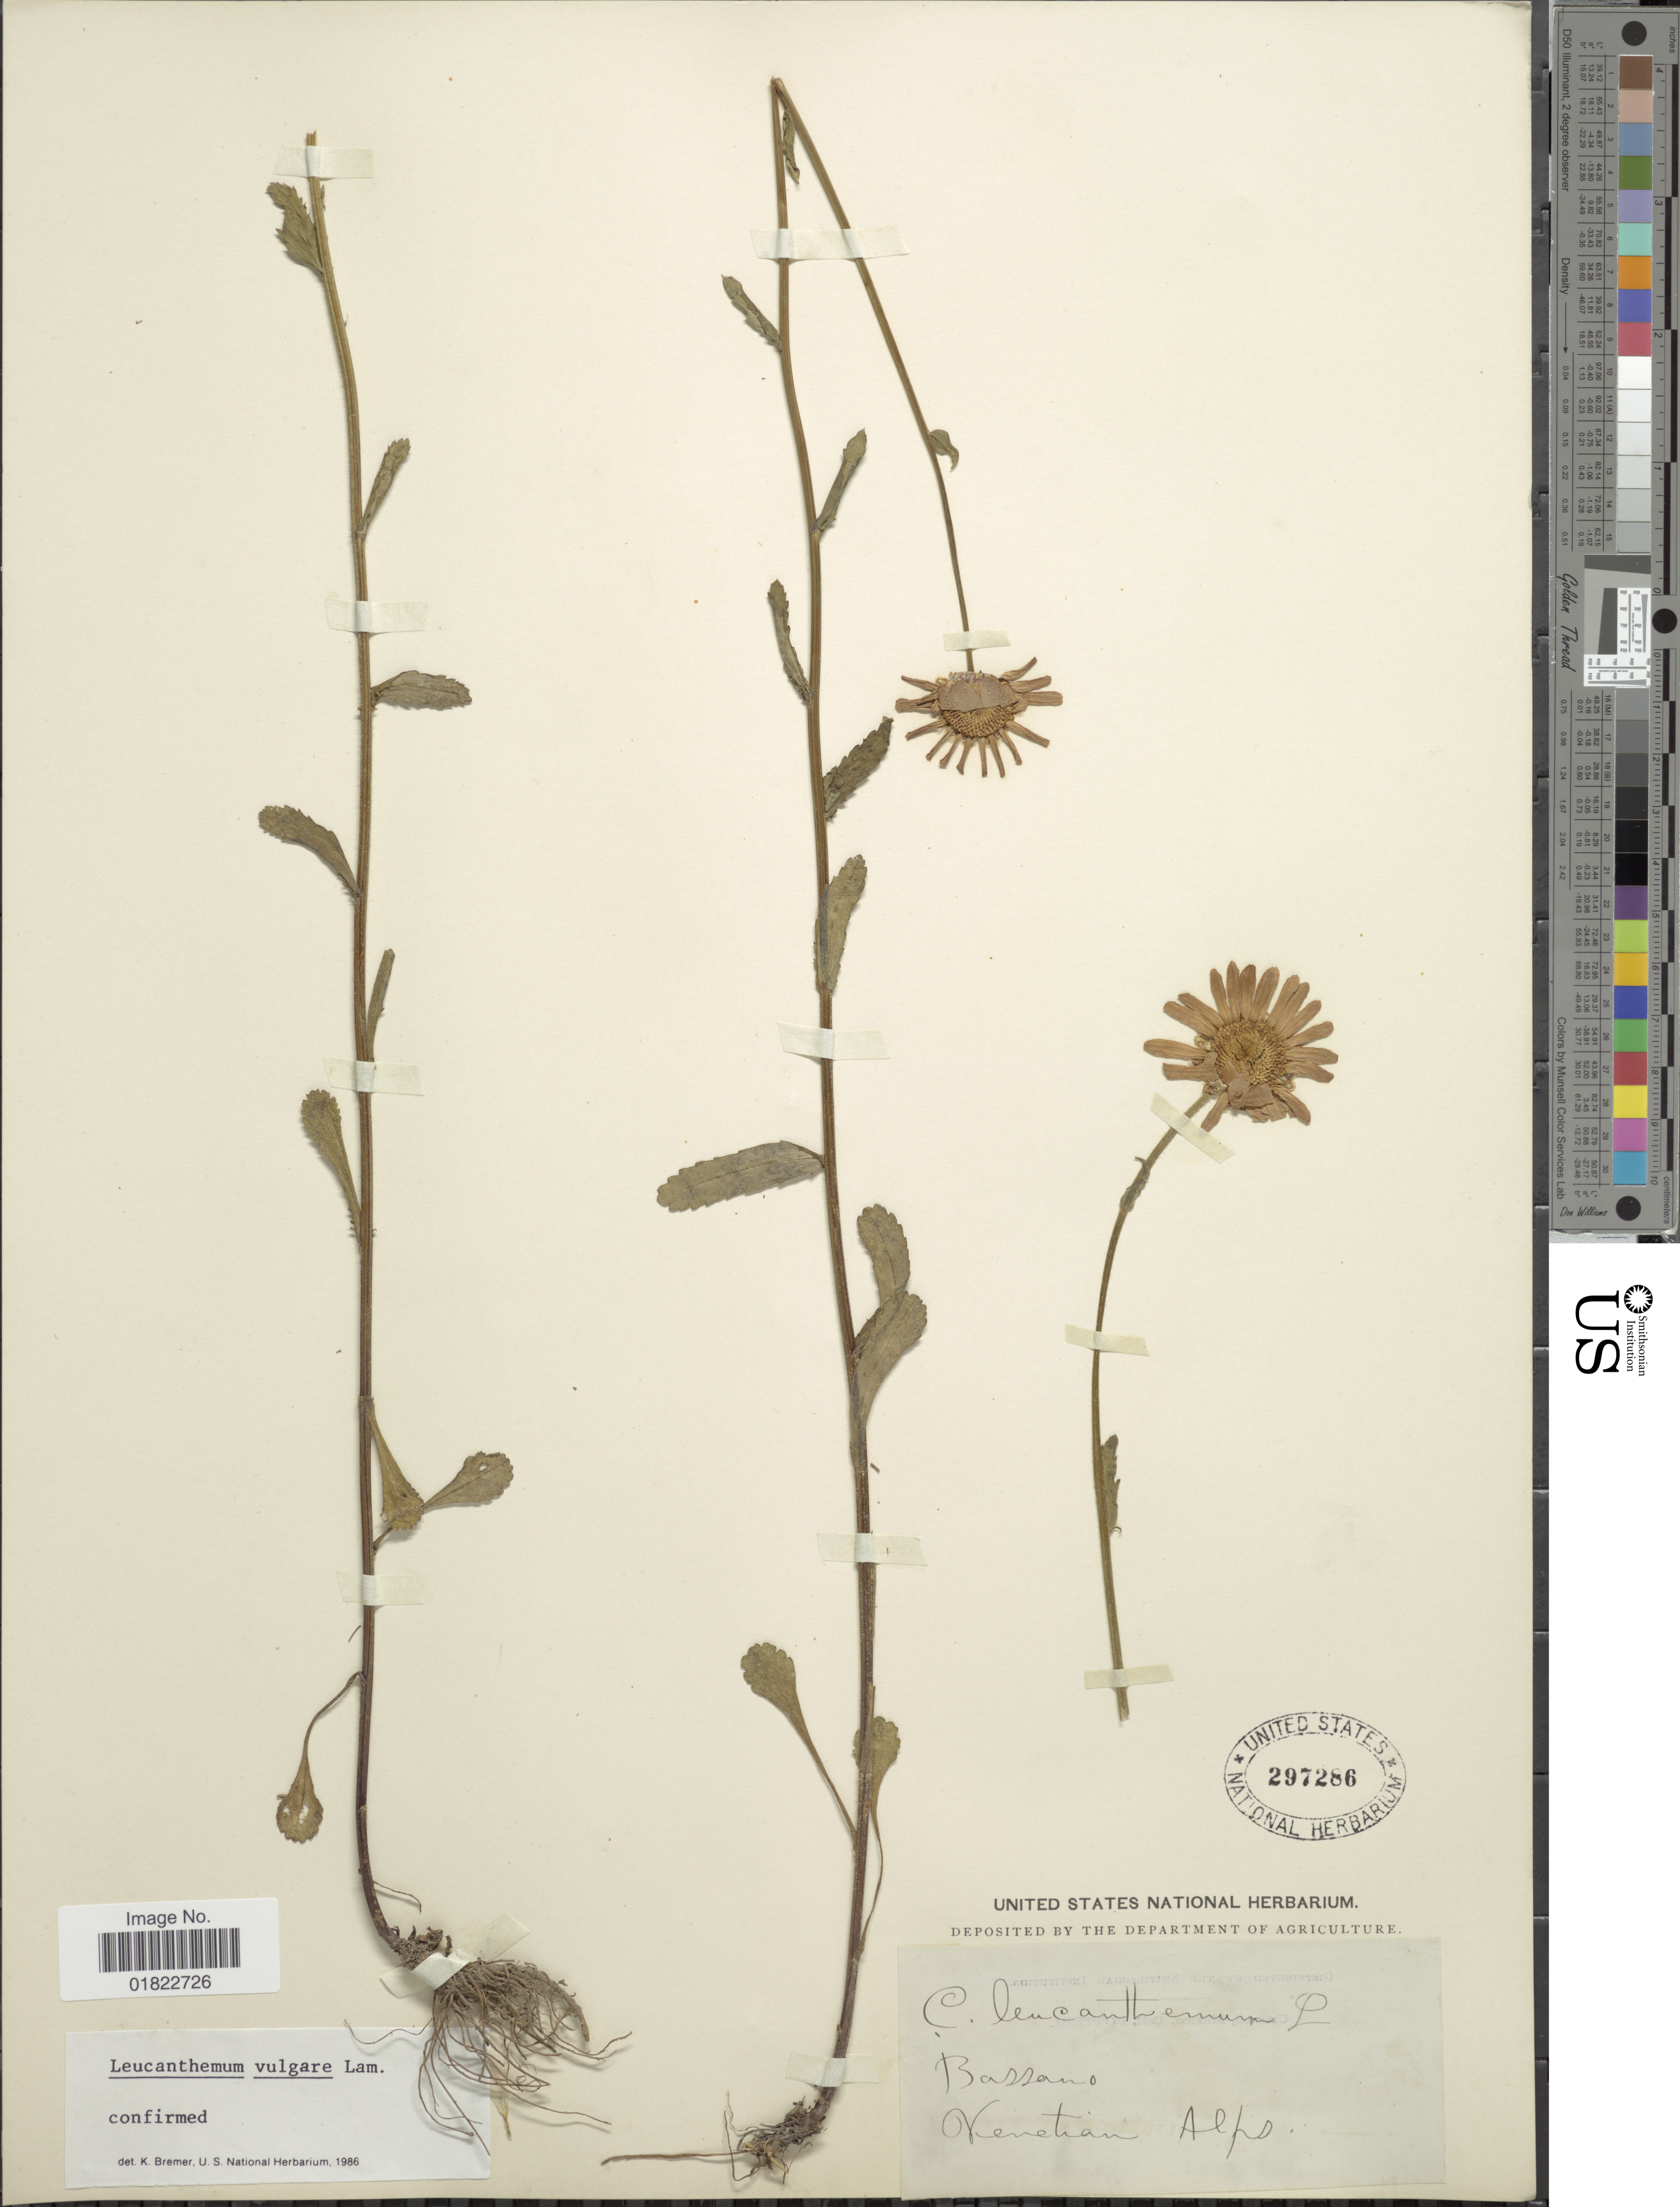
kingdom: Plantae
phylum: Tracheophyta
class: Magnoliopsida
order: Asterales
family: Asteraceae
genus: Leucanthemum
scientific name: Leucanthemum vulgare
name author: Lam.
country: Italy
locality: Bassano, Venetian Alps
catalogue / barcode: US 297286